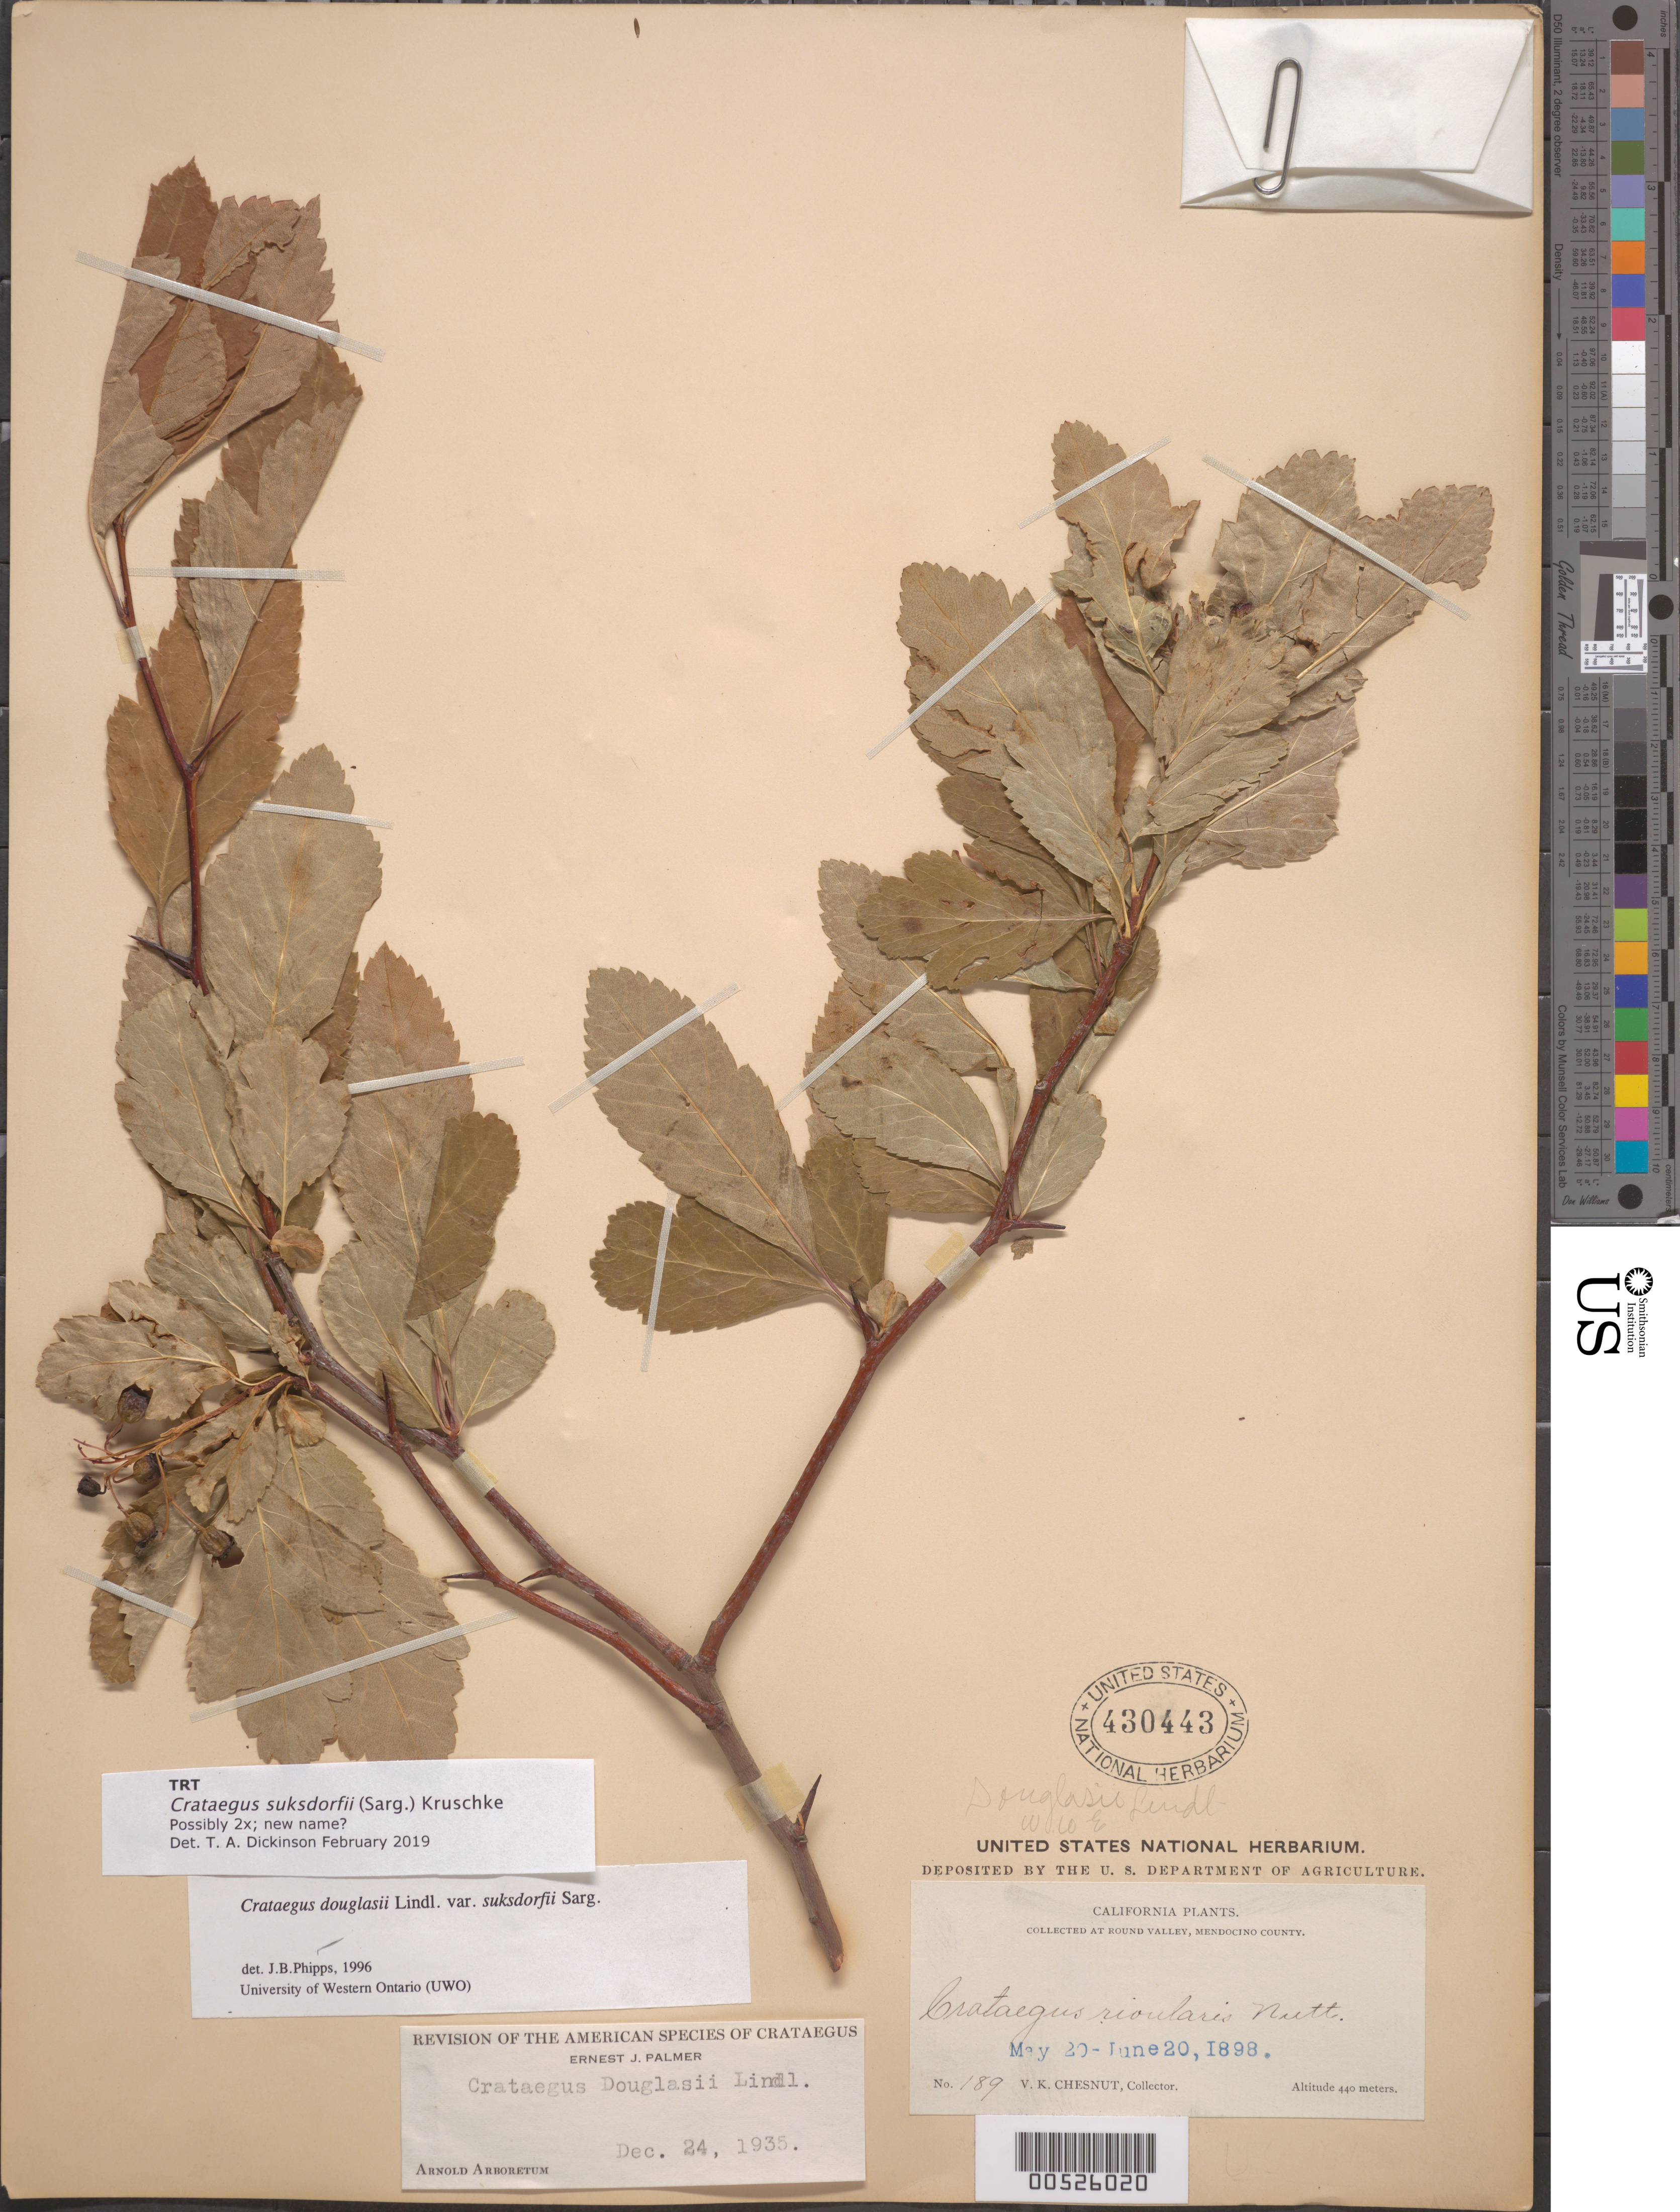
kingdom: Plantae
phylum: Tracheophyta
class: Magnoliopsida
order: Rosales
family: Rosaceae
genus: Crataegus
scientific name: Crataegus suksdorfii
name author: (Sarg.) Kruschke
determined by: Dickinson, Timothy A., Assistant Curator (TRT), University of Toronto (CANADA)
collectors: V. K. Chesnut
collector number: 189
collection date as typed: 20 May 1898 to 20 Jun 1898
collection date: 1898-05-20/1898-06-20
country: United States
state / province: California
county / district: Mendocino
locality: Round Valley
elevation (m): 440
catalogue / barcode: US 430443